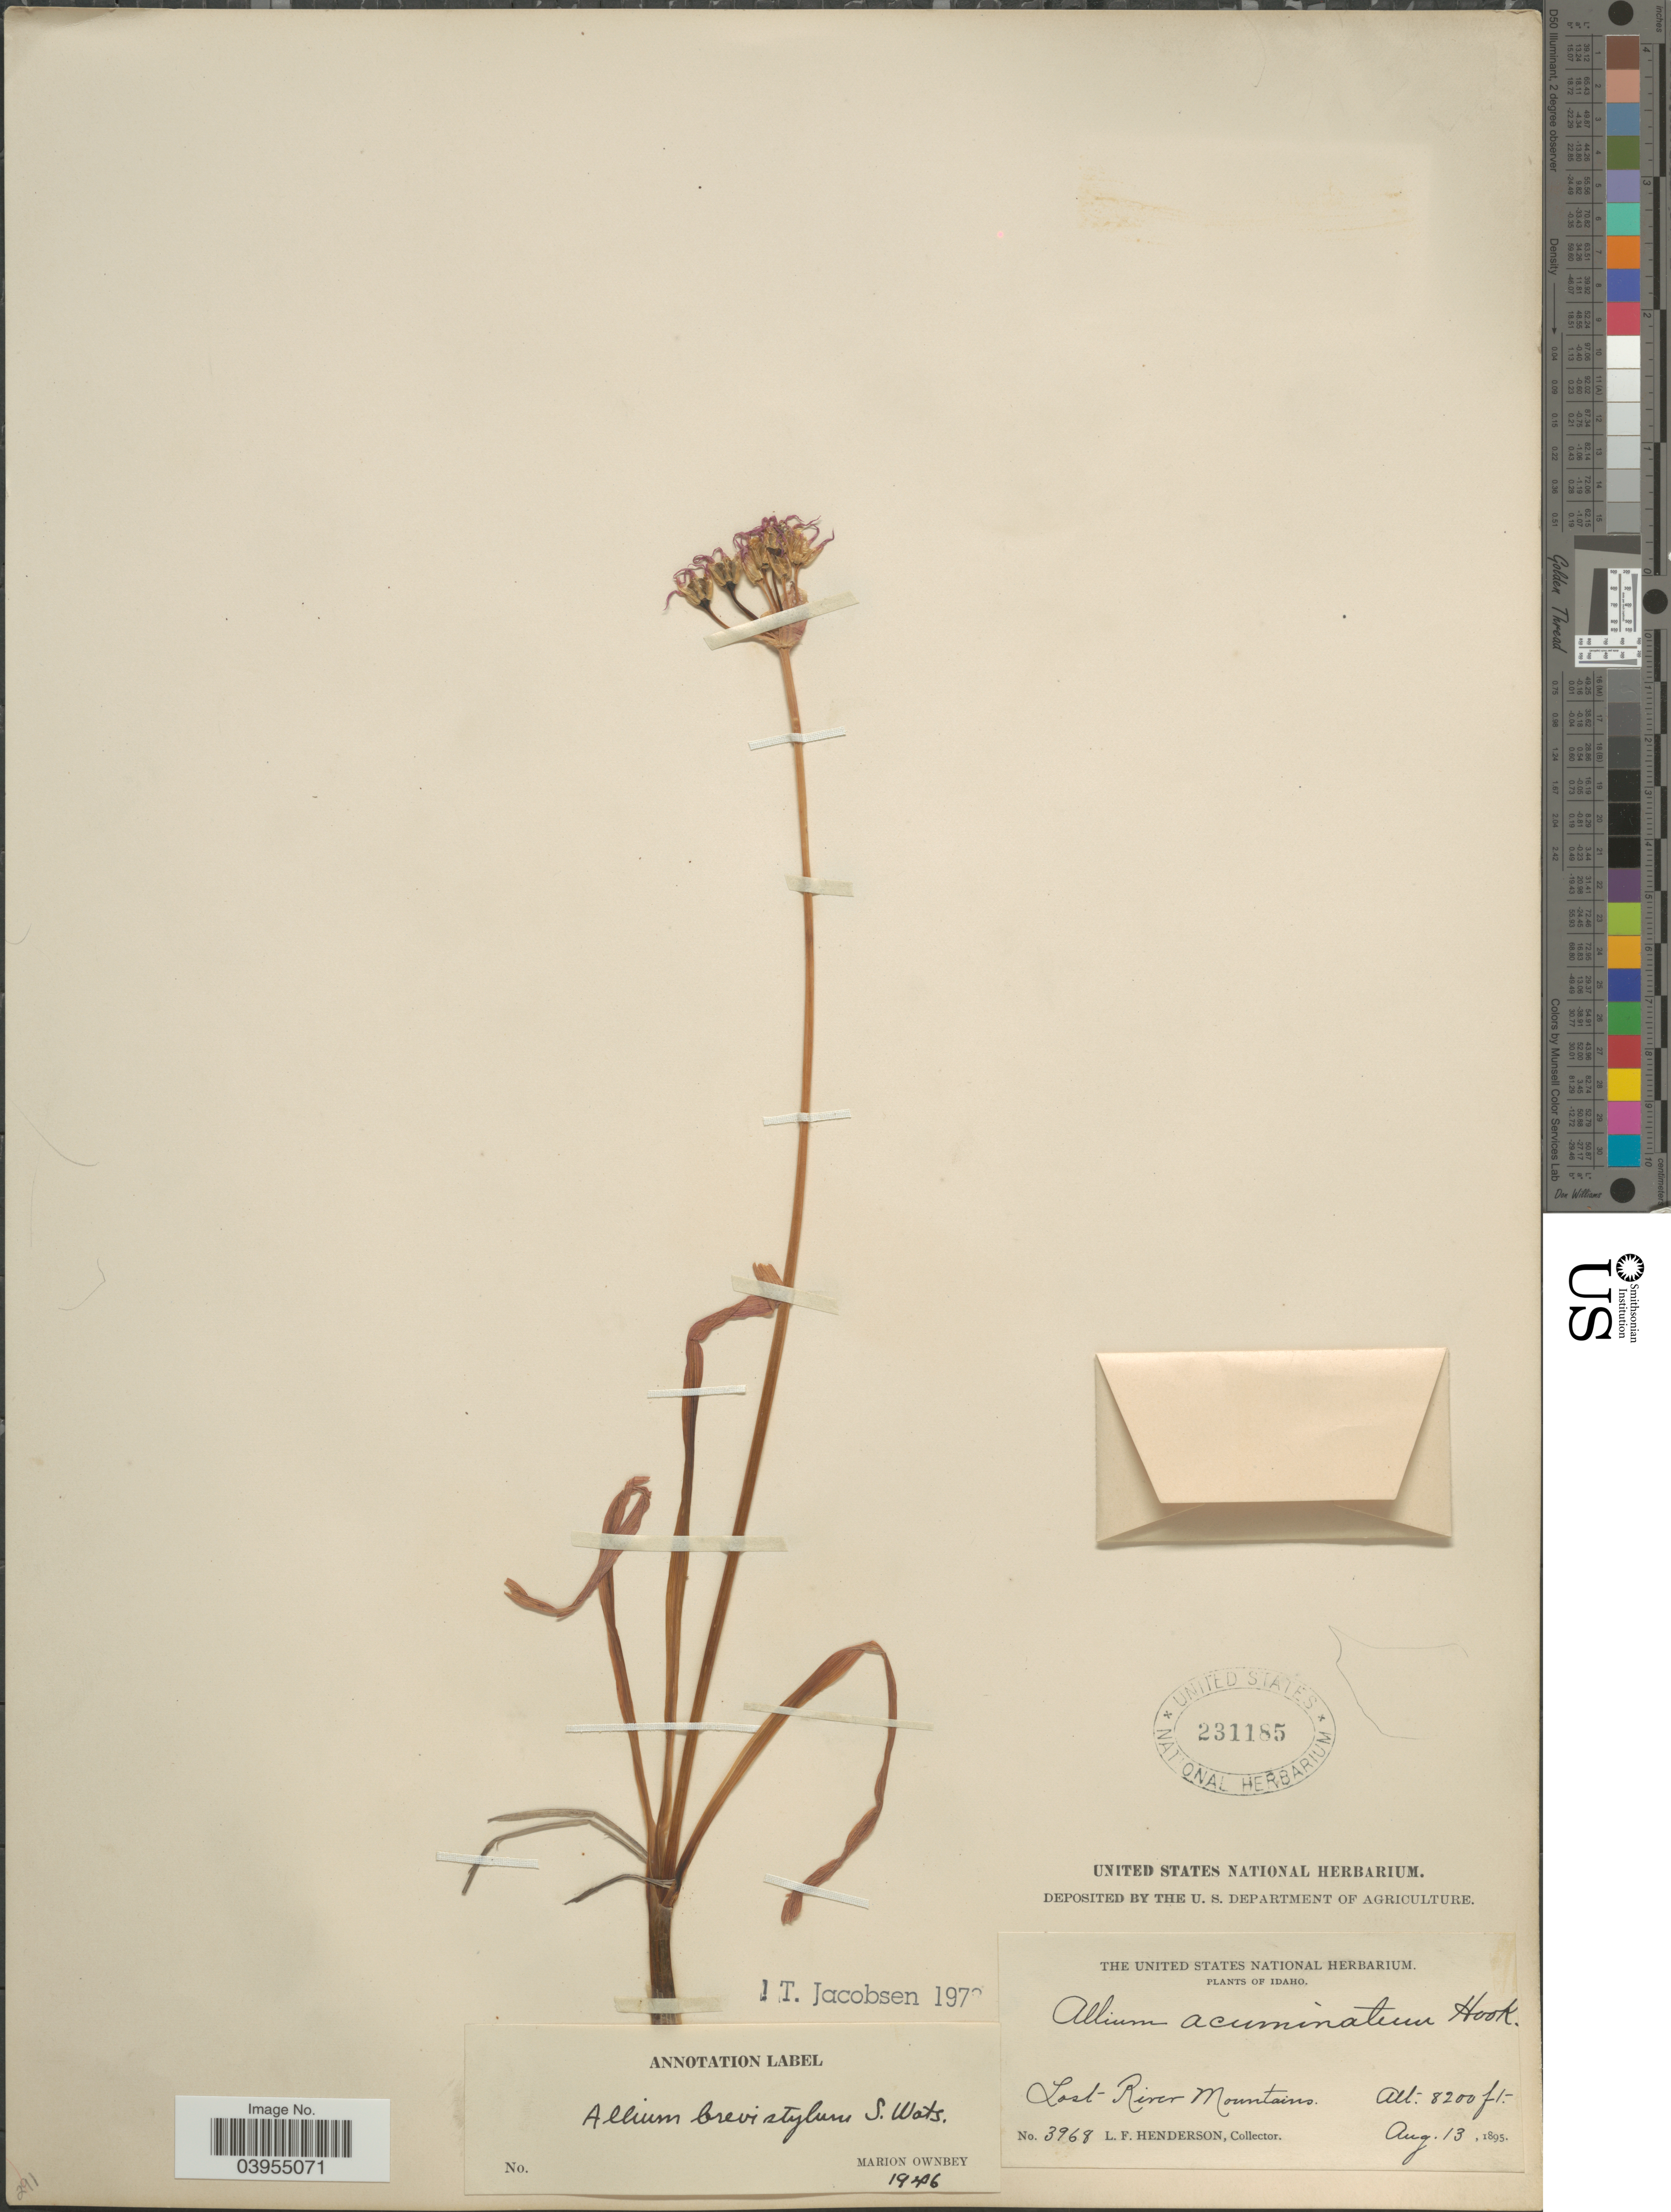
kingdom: Plantae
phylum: Tracheophyta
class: Liliopsida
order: Asparagales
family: Amaryllidaceae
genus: Allium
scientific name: Allium brevistylum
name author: S. Watson in C. King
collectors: L. Henderson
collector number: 3968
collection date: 1895-08-13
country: United States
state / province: Idaho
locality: Lost River Mountains.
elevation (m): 2499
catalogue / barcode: US 231185